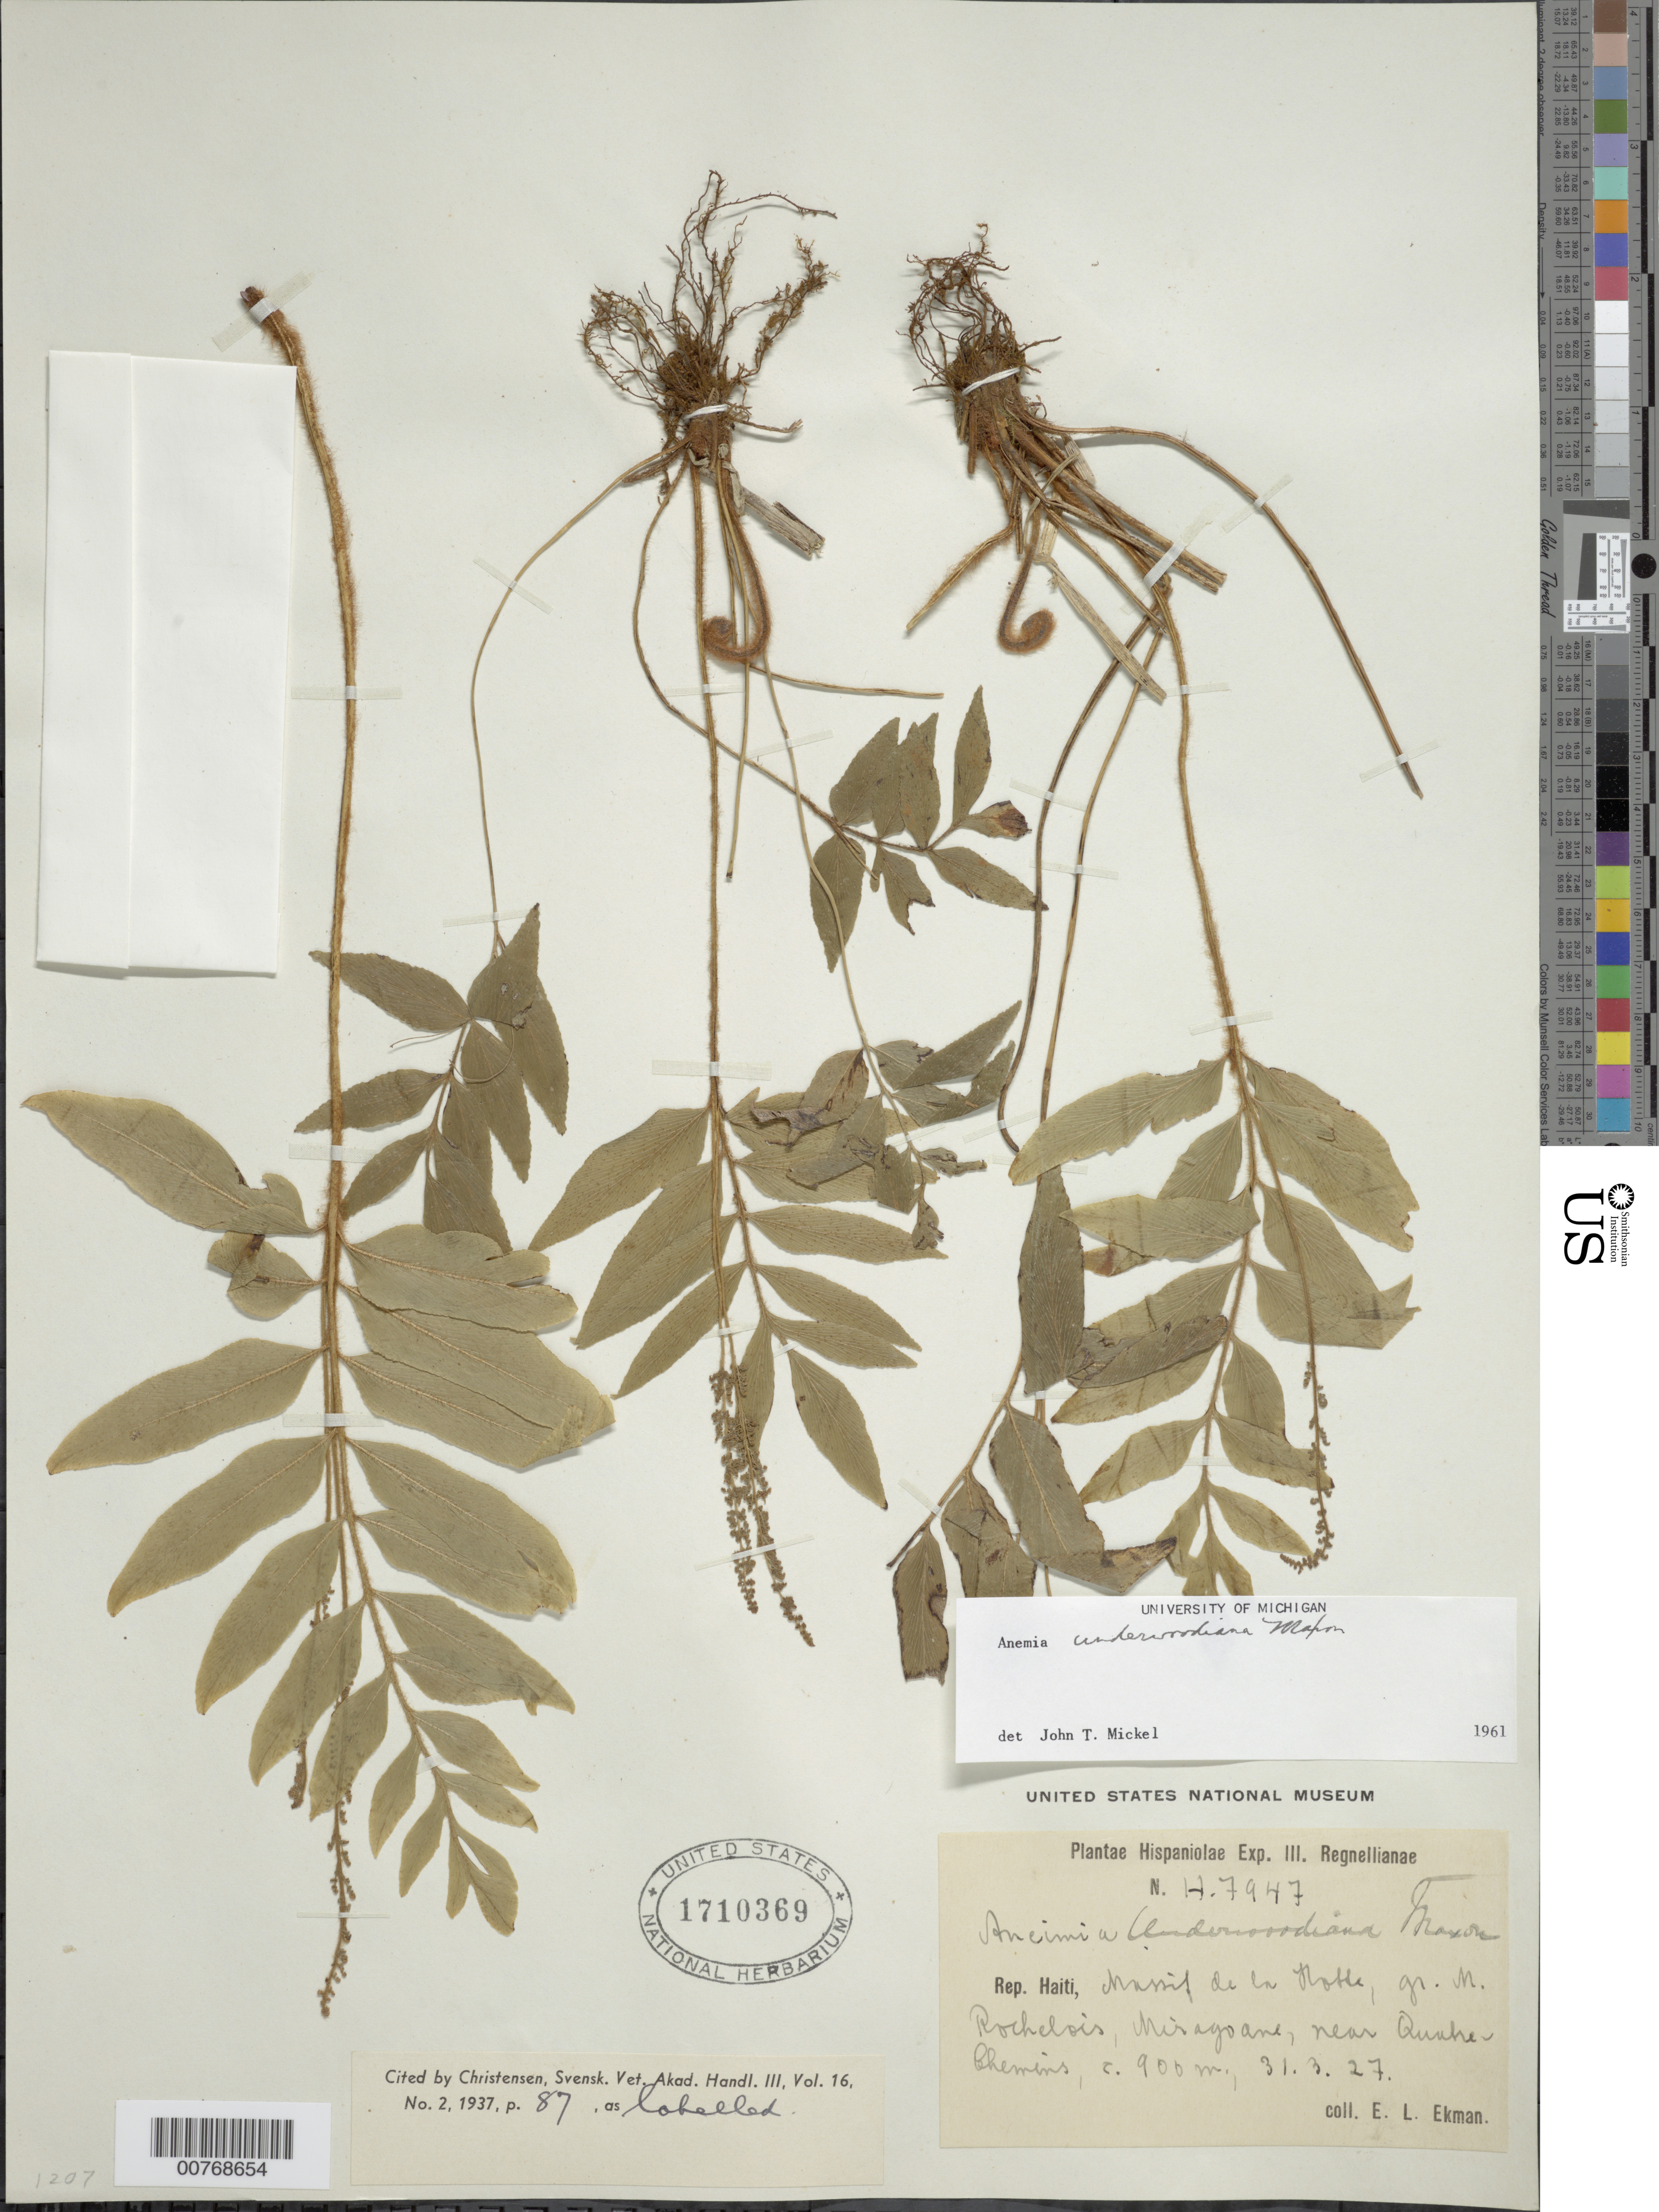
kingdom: Plantae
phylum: Tracheophyta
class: Polypodiopsida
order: Schizaeales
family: Anemiaceae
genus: Anemia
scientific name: Anemia underwoodiana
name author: Maxon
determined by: Mickel, J. T., (NY), New York Botanical Garden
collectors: E. L. Ekman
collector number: H 7647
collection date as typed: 31 Mar 1927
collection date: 1927-03-31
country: Haiti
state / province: Sud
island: Hispaniola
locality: Massif de la Hotte, gr M. Rochelois, Miragoane, near Quahe-Chemins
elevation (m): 900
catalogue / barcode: US 1710369